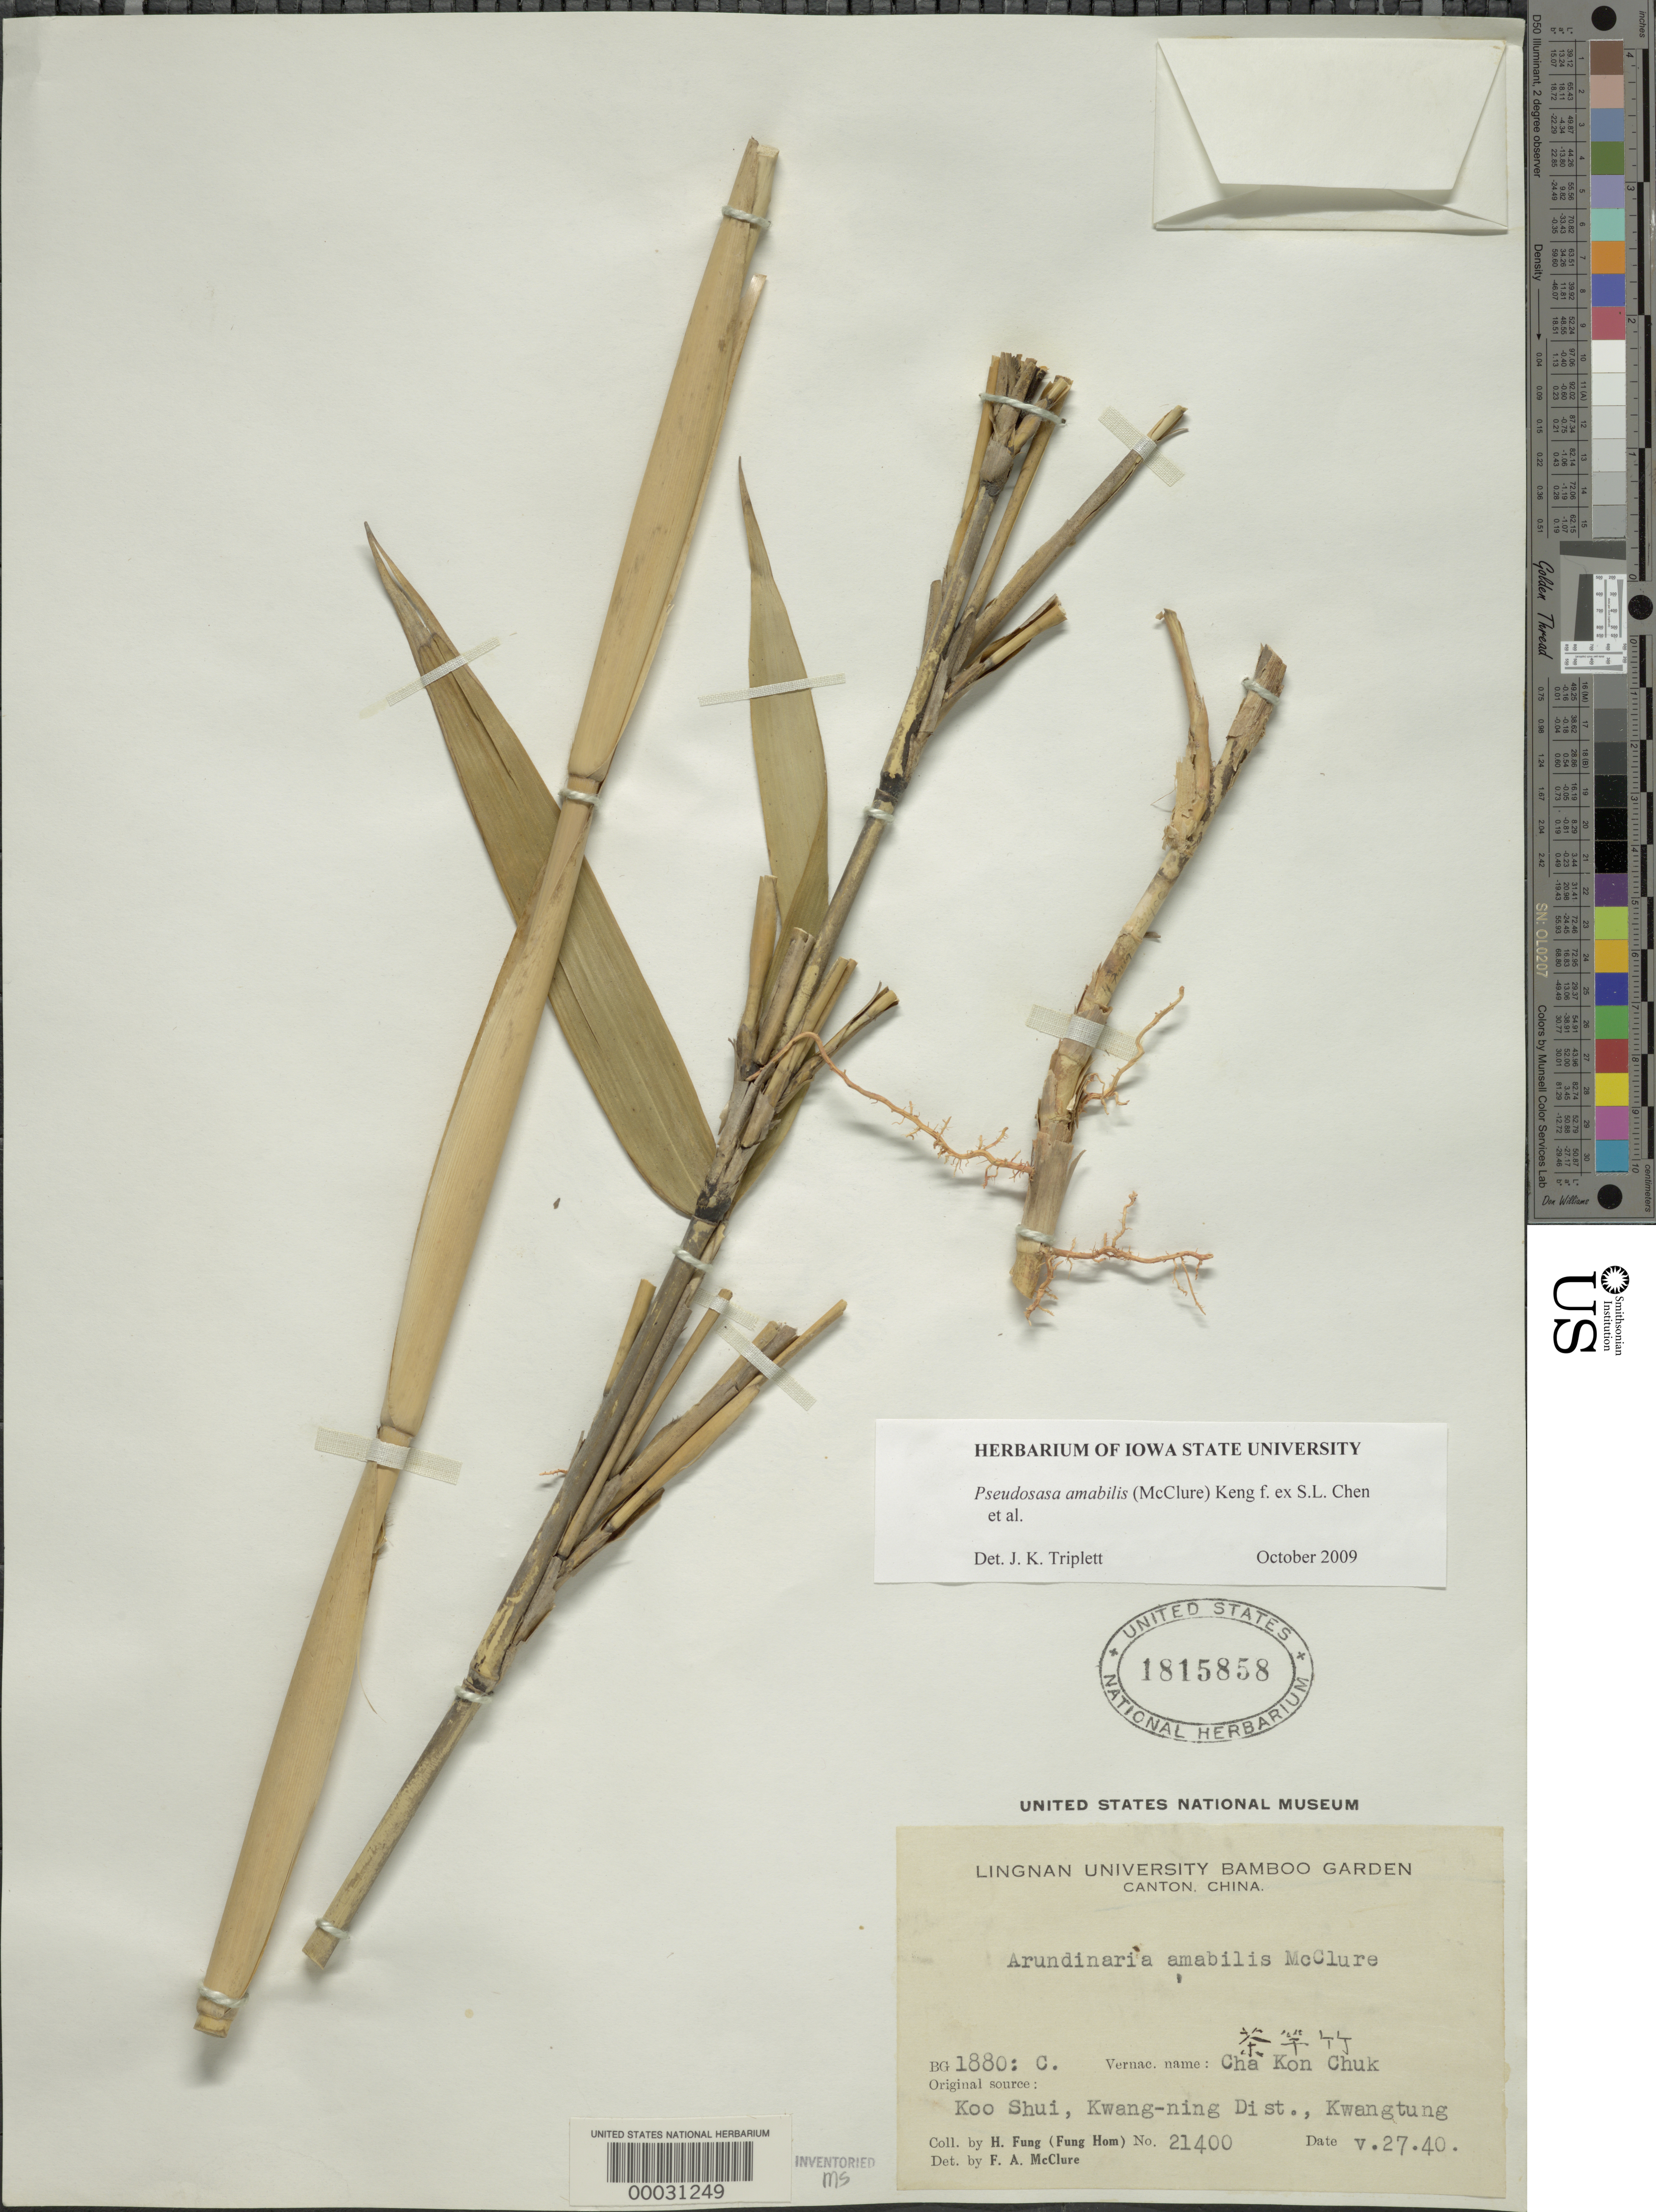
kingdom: Plantae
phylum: Tracheophyta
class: Liliopsida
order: Poales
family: Poaceae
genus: Pseudosasa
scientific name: Pseudosasa amabilis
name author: (McClure) Keng f.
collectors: H. L. Fung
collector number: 21400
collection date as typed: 25 May 1940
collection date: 1940-05-27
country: China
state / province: Guangdong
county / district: Kwangning Distr.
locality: Koo Shui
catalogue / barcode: US 1815858